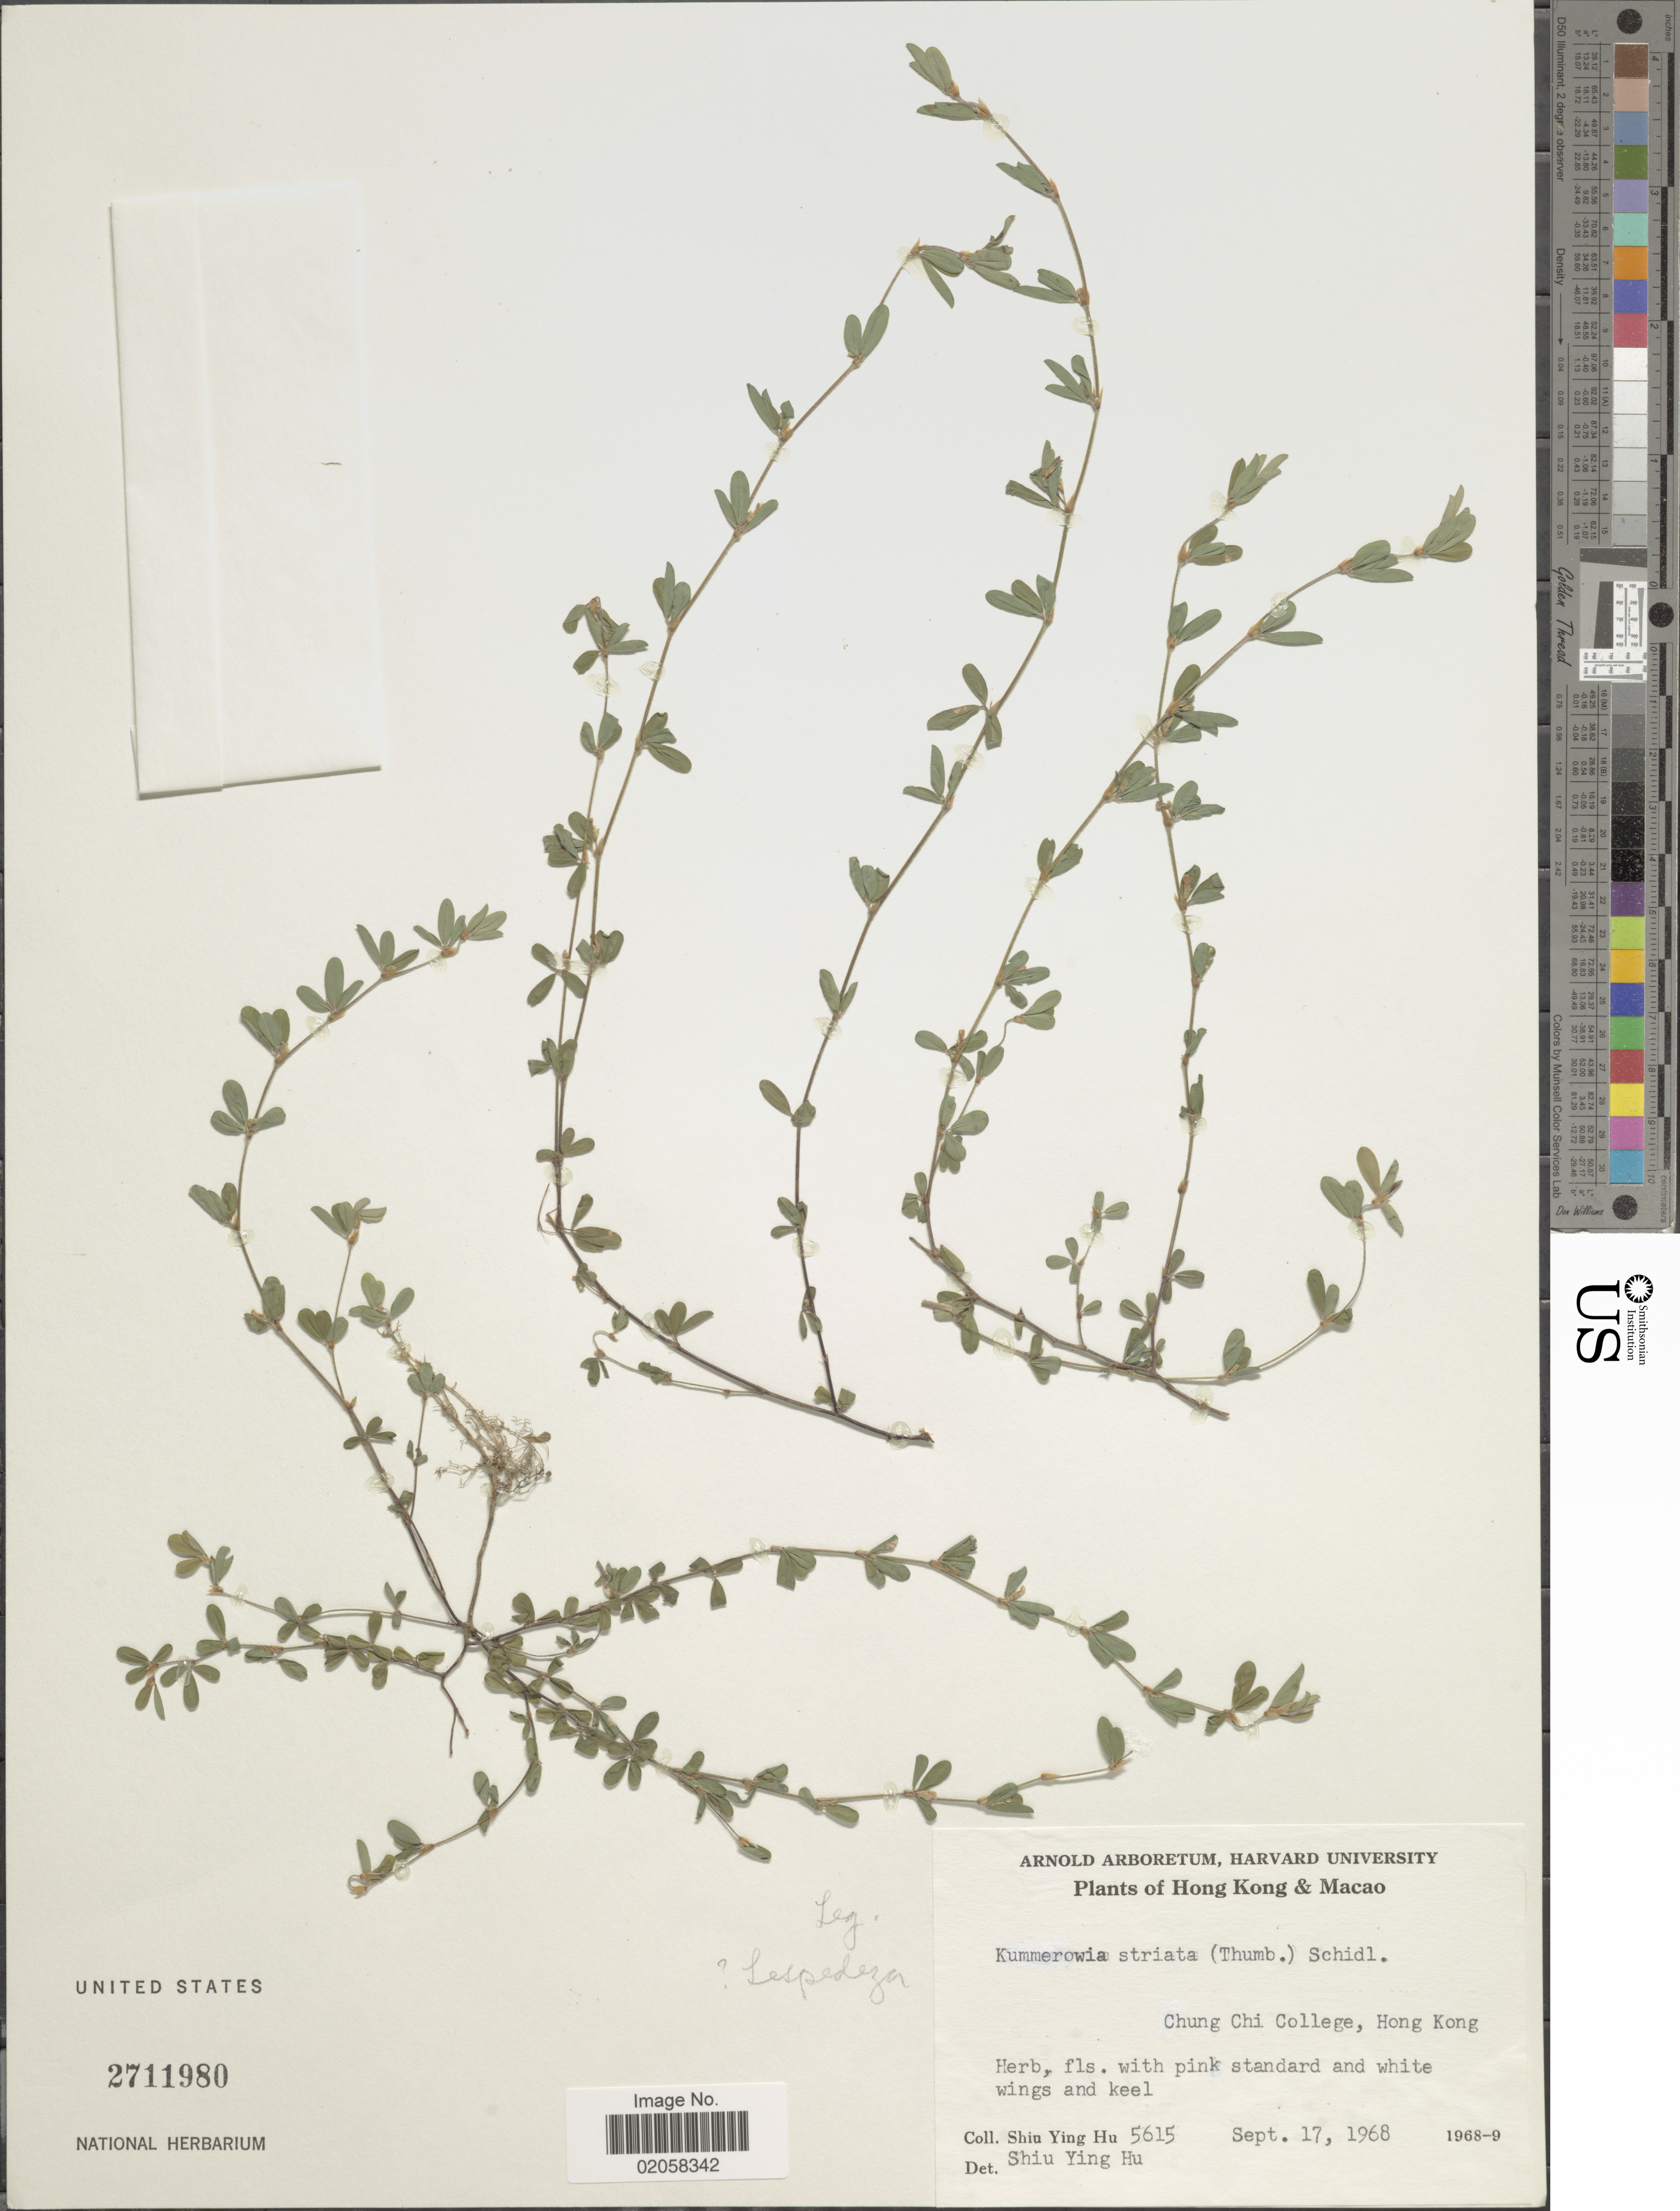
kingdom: Plantae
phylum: Tracheophyta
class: Magnoliopsida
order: Fabales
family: Fabaceae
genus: Kummerowia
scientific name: Kummerowia striata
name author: (Thunb.) Schindl.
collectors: S. Y. Hu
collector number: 5615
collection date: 1968-09-17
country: China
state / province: Hong Kong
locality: Hong Kong & Macao, Chung Chi College, Hong Kong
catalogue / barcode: US 2711980